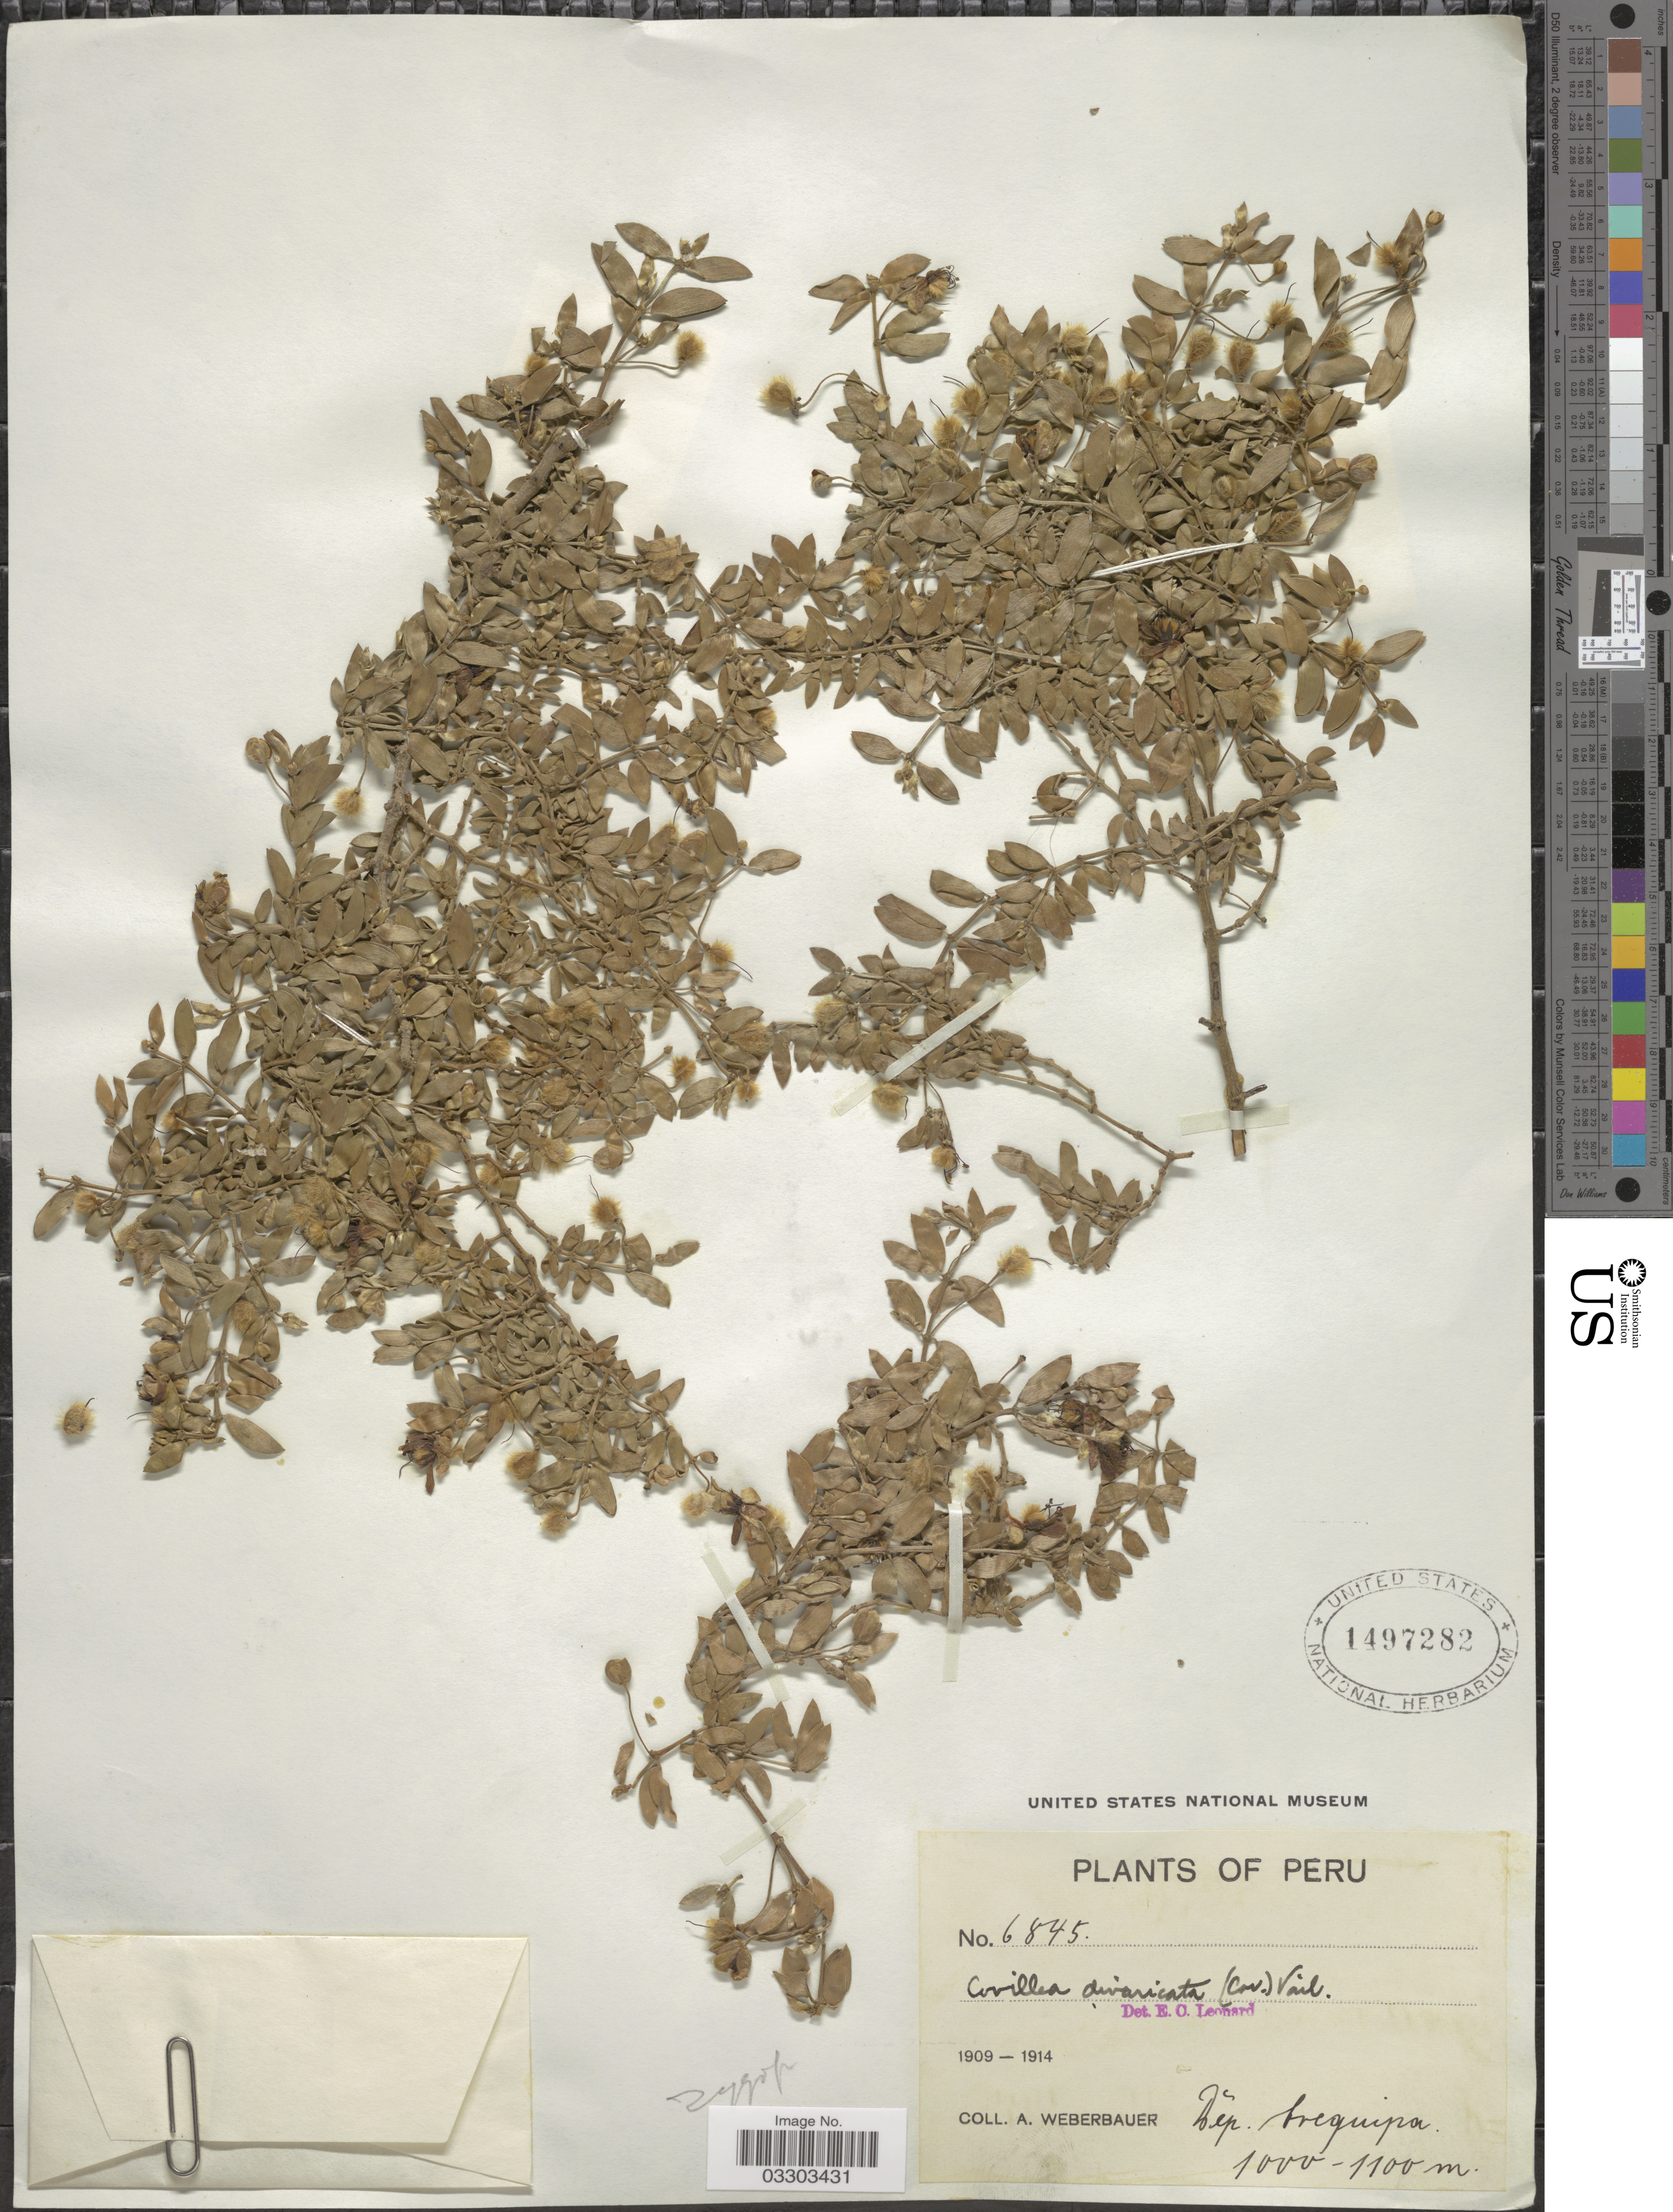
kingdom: Plantae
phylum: Tracheophyta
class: Magnoliopsida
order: Zygophyllales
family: Zygophyllaceae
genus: Larrea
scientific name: Larrea divaricata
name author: Cav.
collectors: A. Weberbauer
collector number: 6845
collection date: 1909/1914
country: Peru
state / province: Arequipa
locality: Dẽp. Arequipa.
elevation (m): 1000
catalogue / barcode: US 1497282